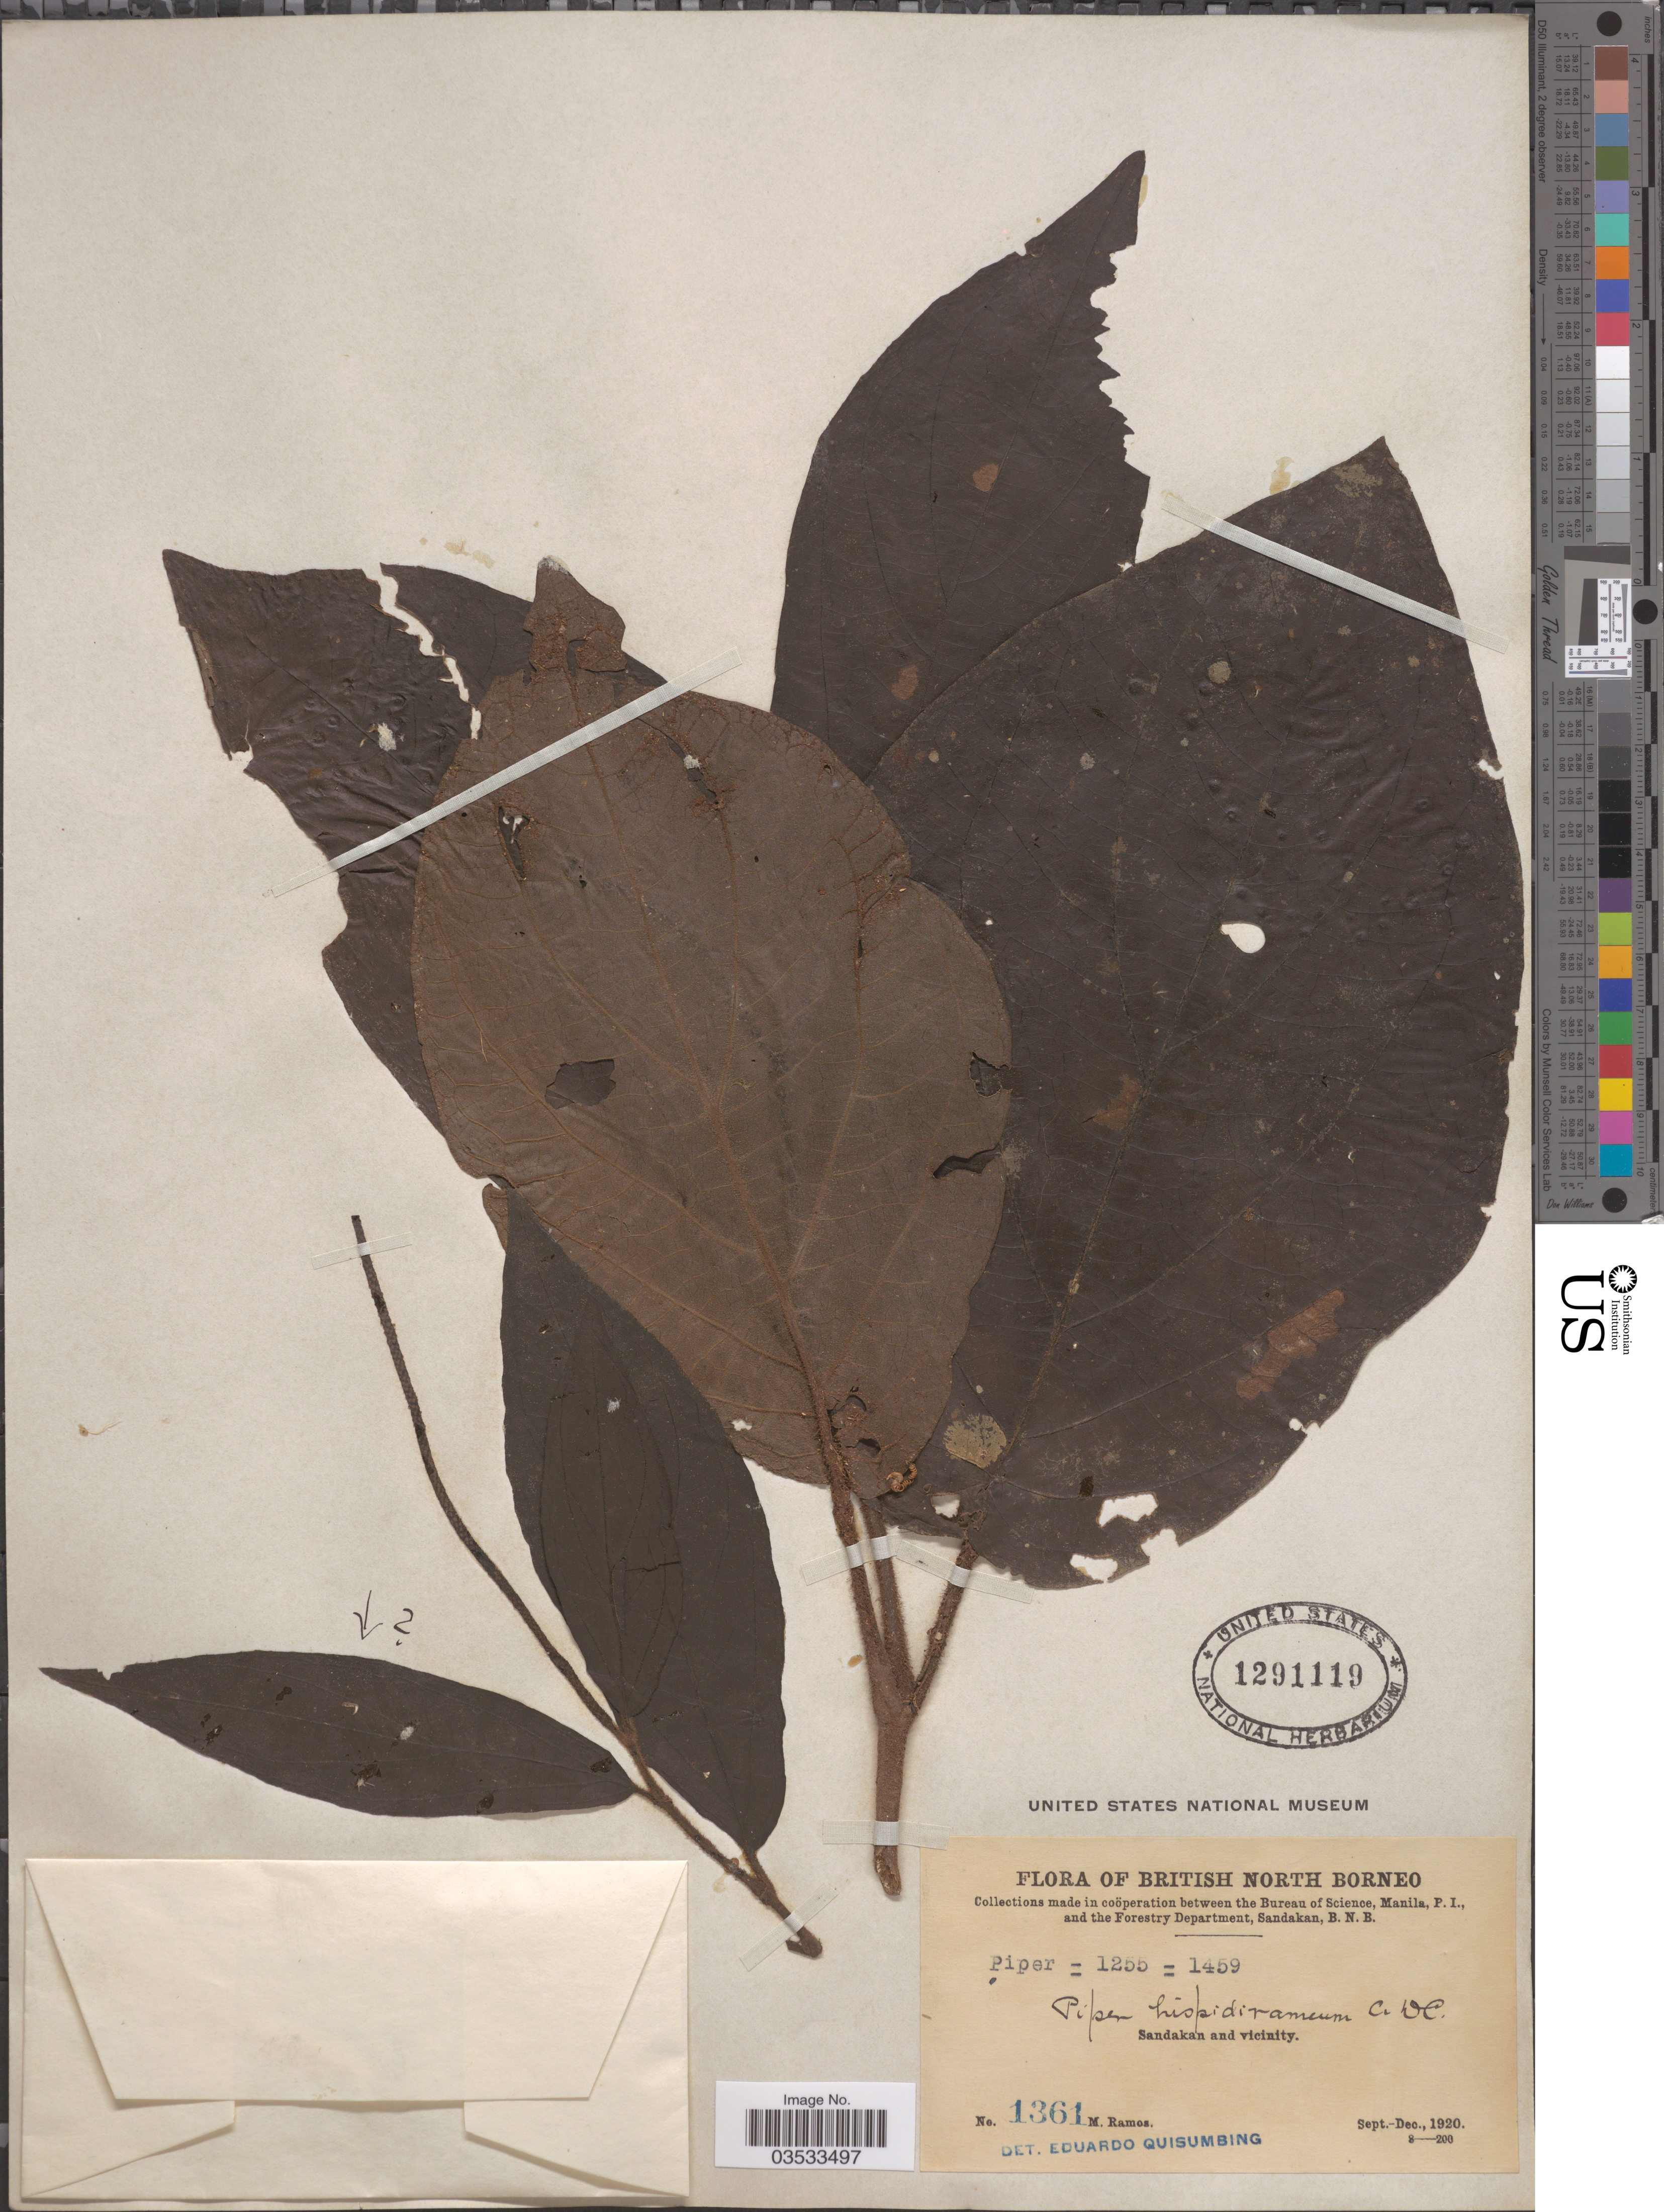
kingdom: Plantae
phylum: Tracheophyta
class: Magnoliopsida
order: Piperales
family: Piperaceae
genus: Piper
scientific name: Piper hispidiramum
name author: C. DC.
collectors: M. Ramos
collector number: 1361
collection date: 1920-09/1920-12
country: Malaysia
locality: British North Borneo. Sandakan and vicinity.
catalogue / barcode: US 1291119